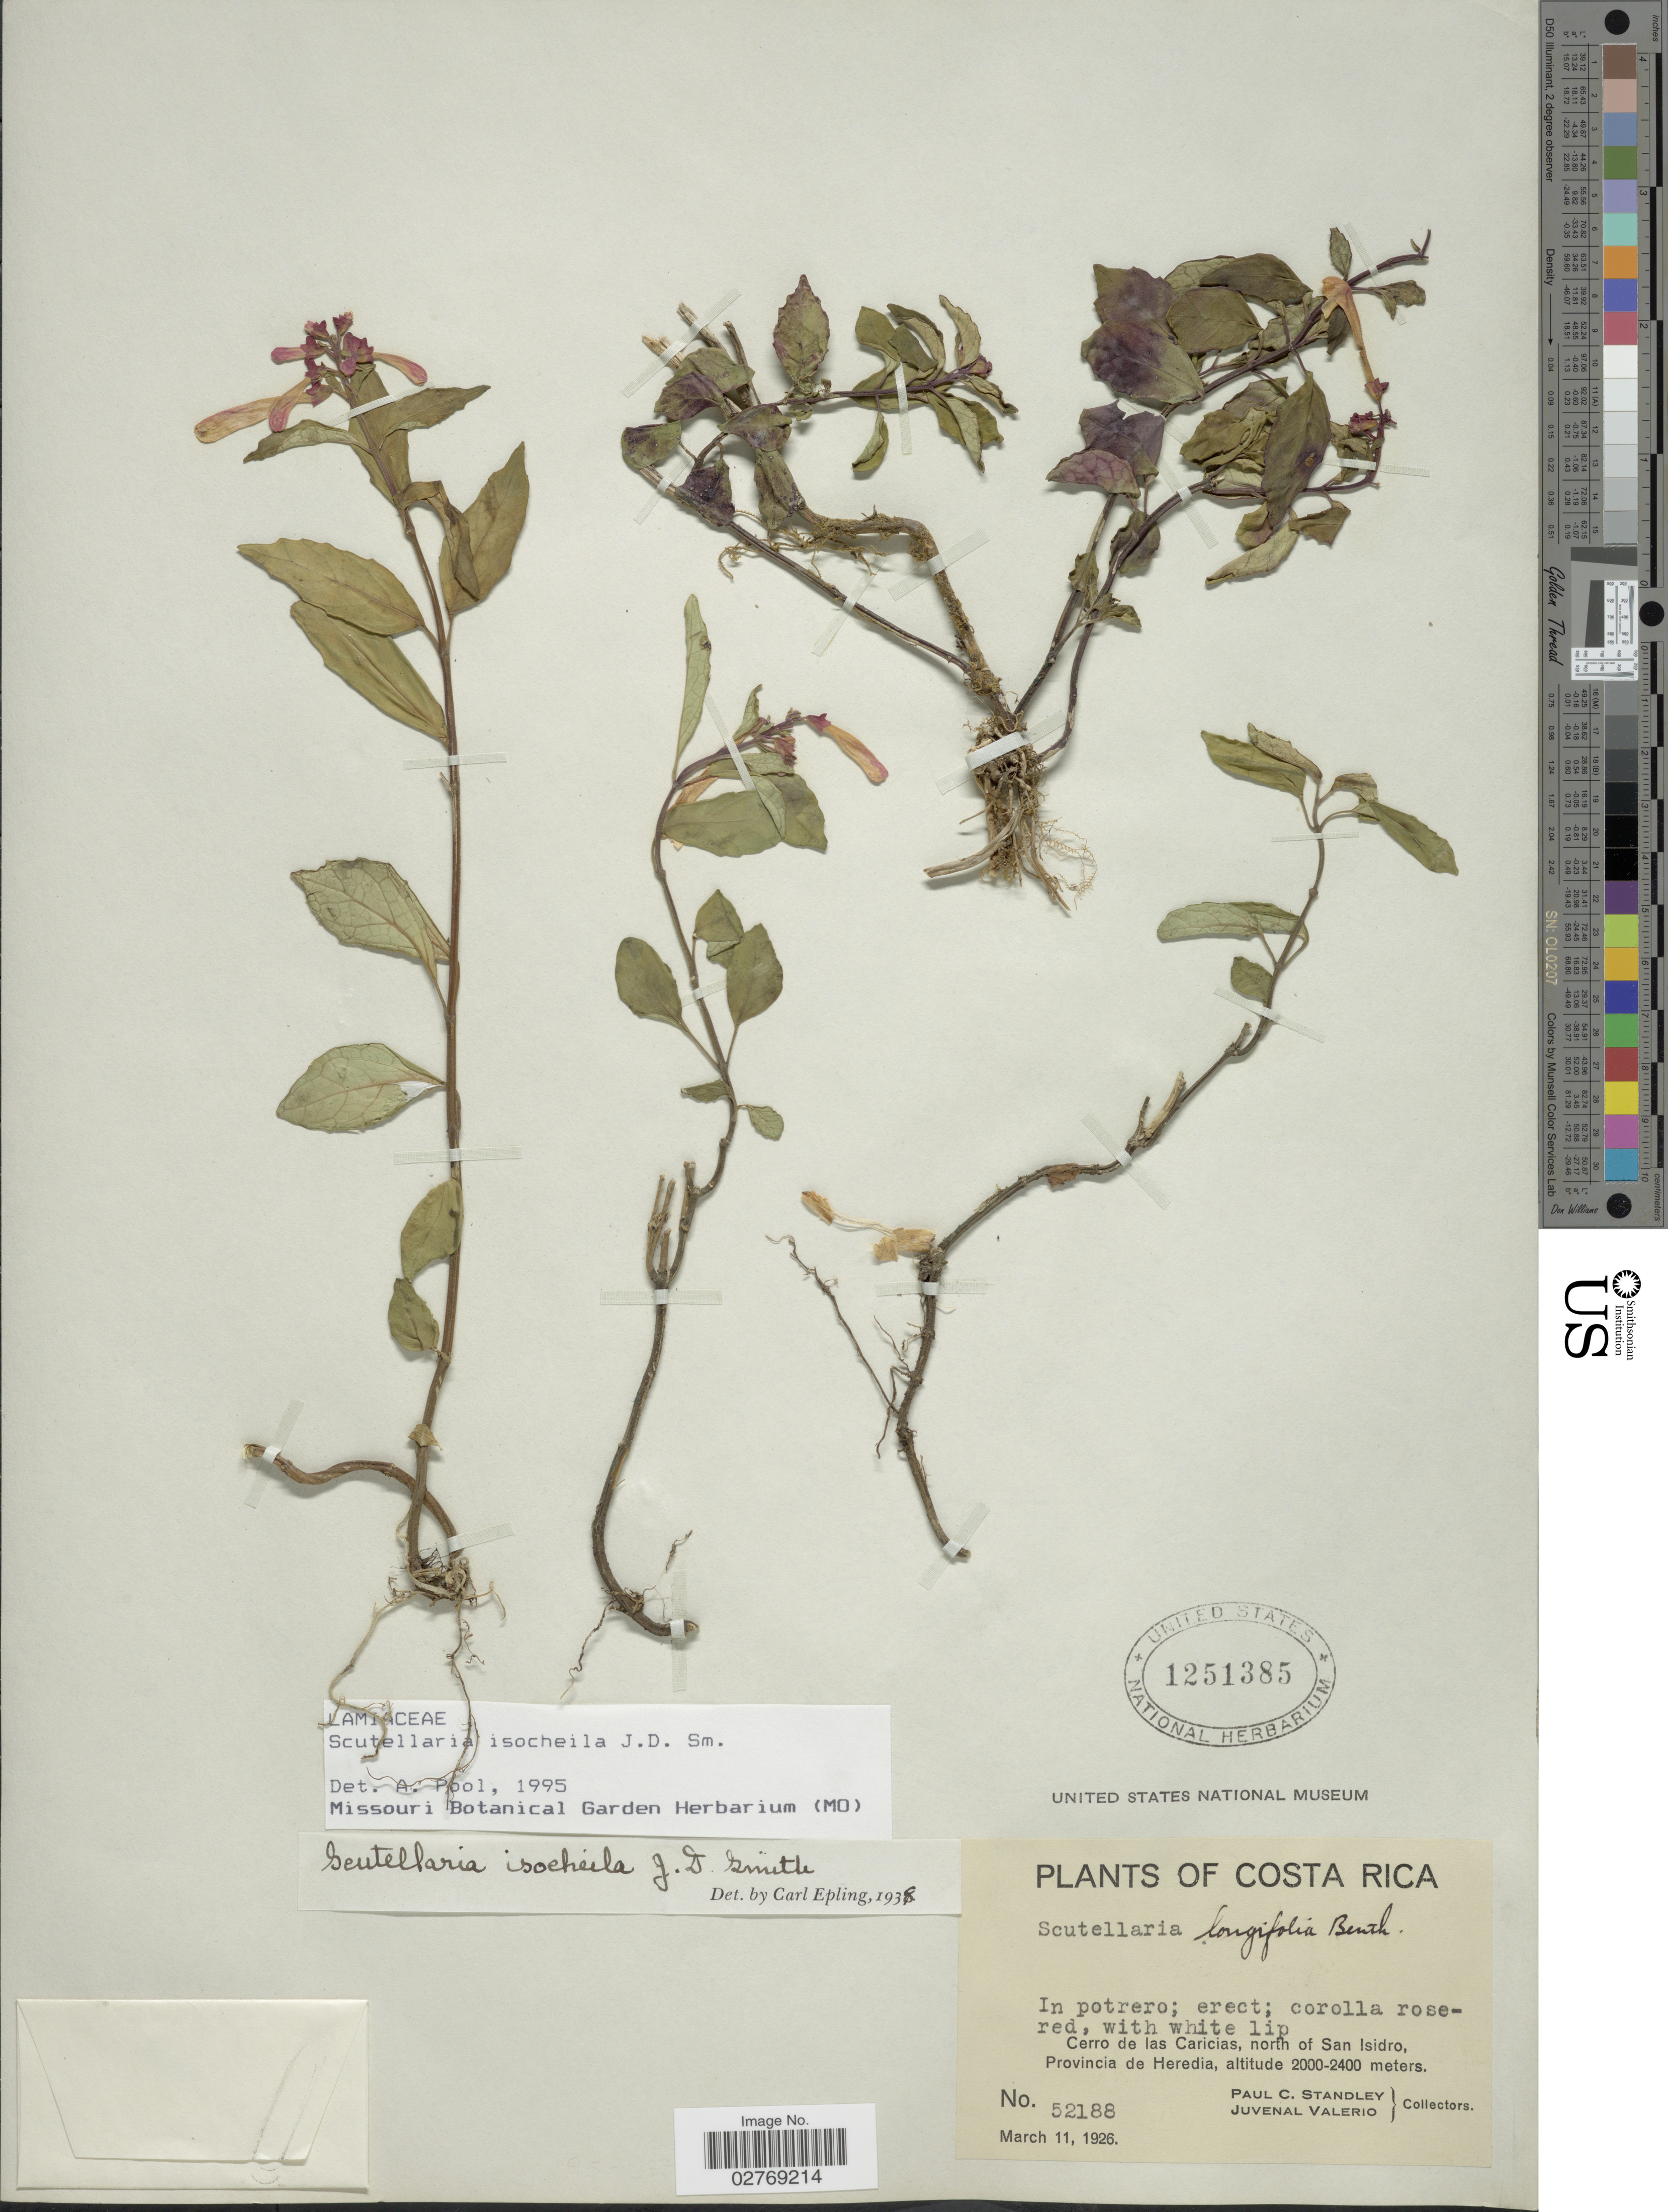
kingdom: Plantae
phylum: Tracheophyta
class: Magnoliopsida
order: Lamiales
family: Lamiaceae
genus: Scutellaria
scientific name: Scutellaria isocheila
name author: Donn. Sm.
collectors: P. C. Standley & J. Valerio R.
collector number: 52188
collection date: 1926-03-11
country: Costa Rica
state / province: Heredia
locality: Cerro de las Caricias, north of San Isidro.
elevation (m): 2000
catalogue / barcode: US 1251385